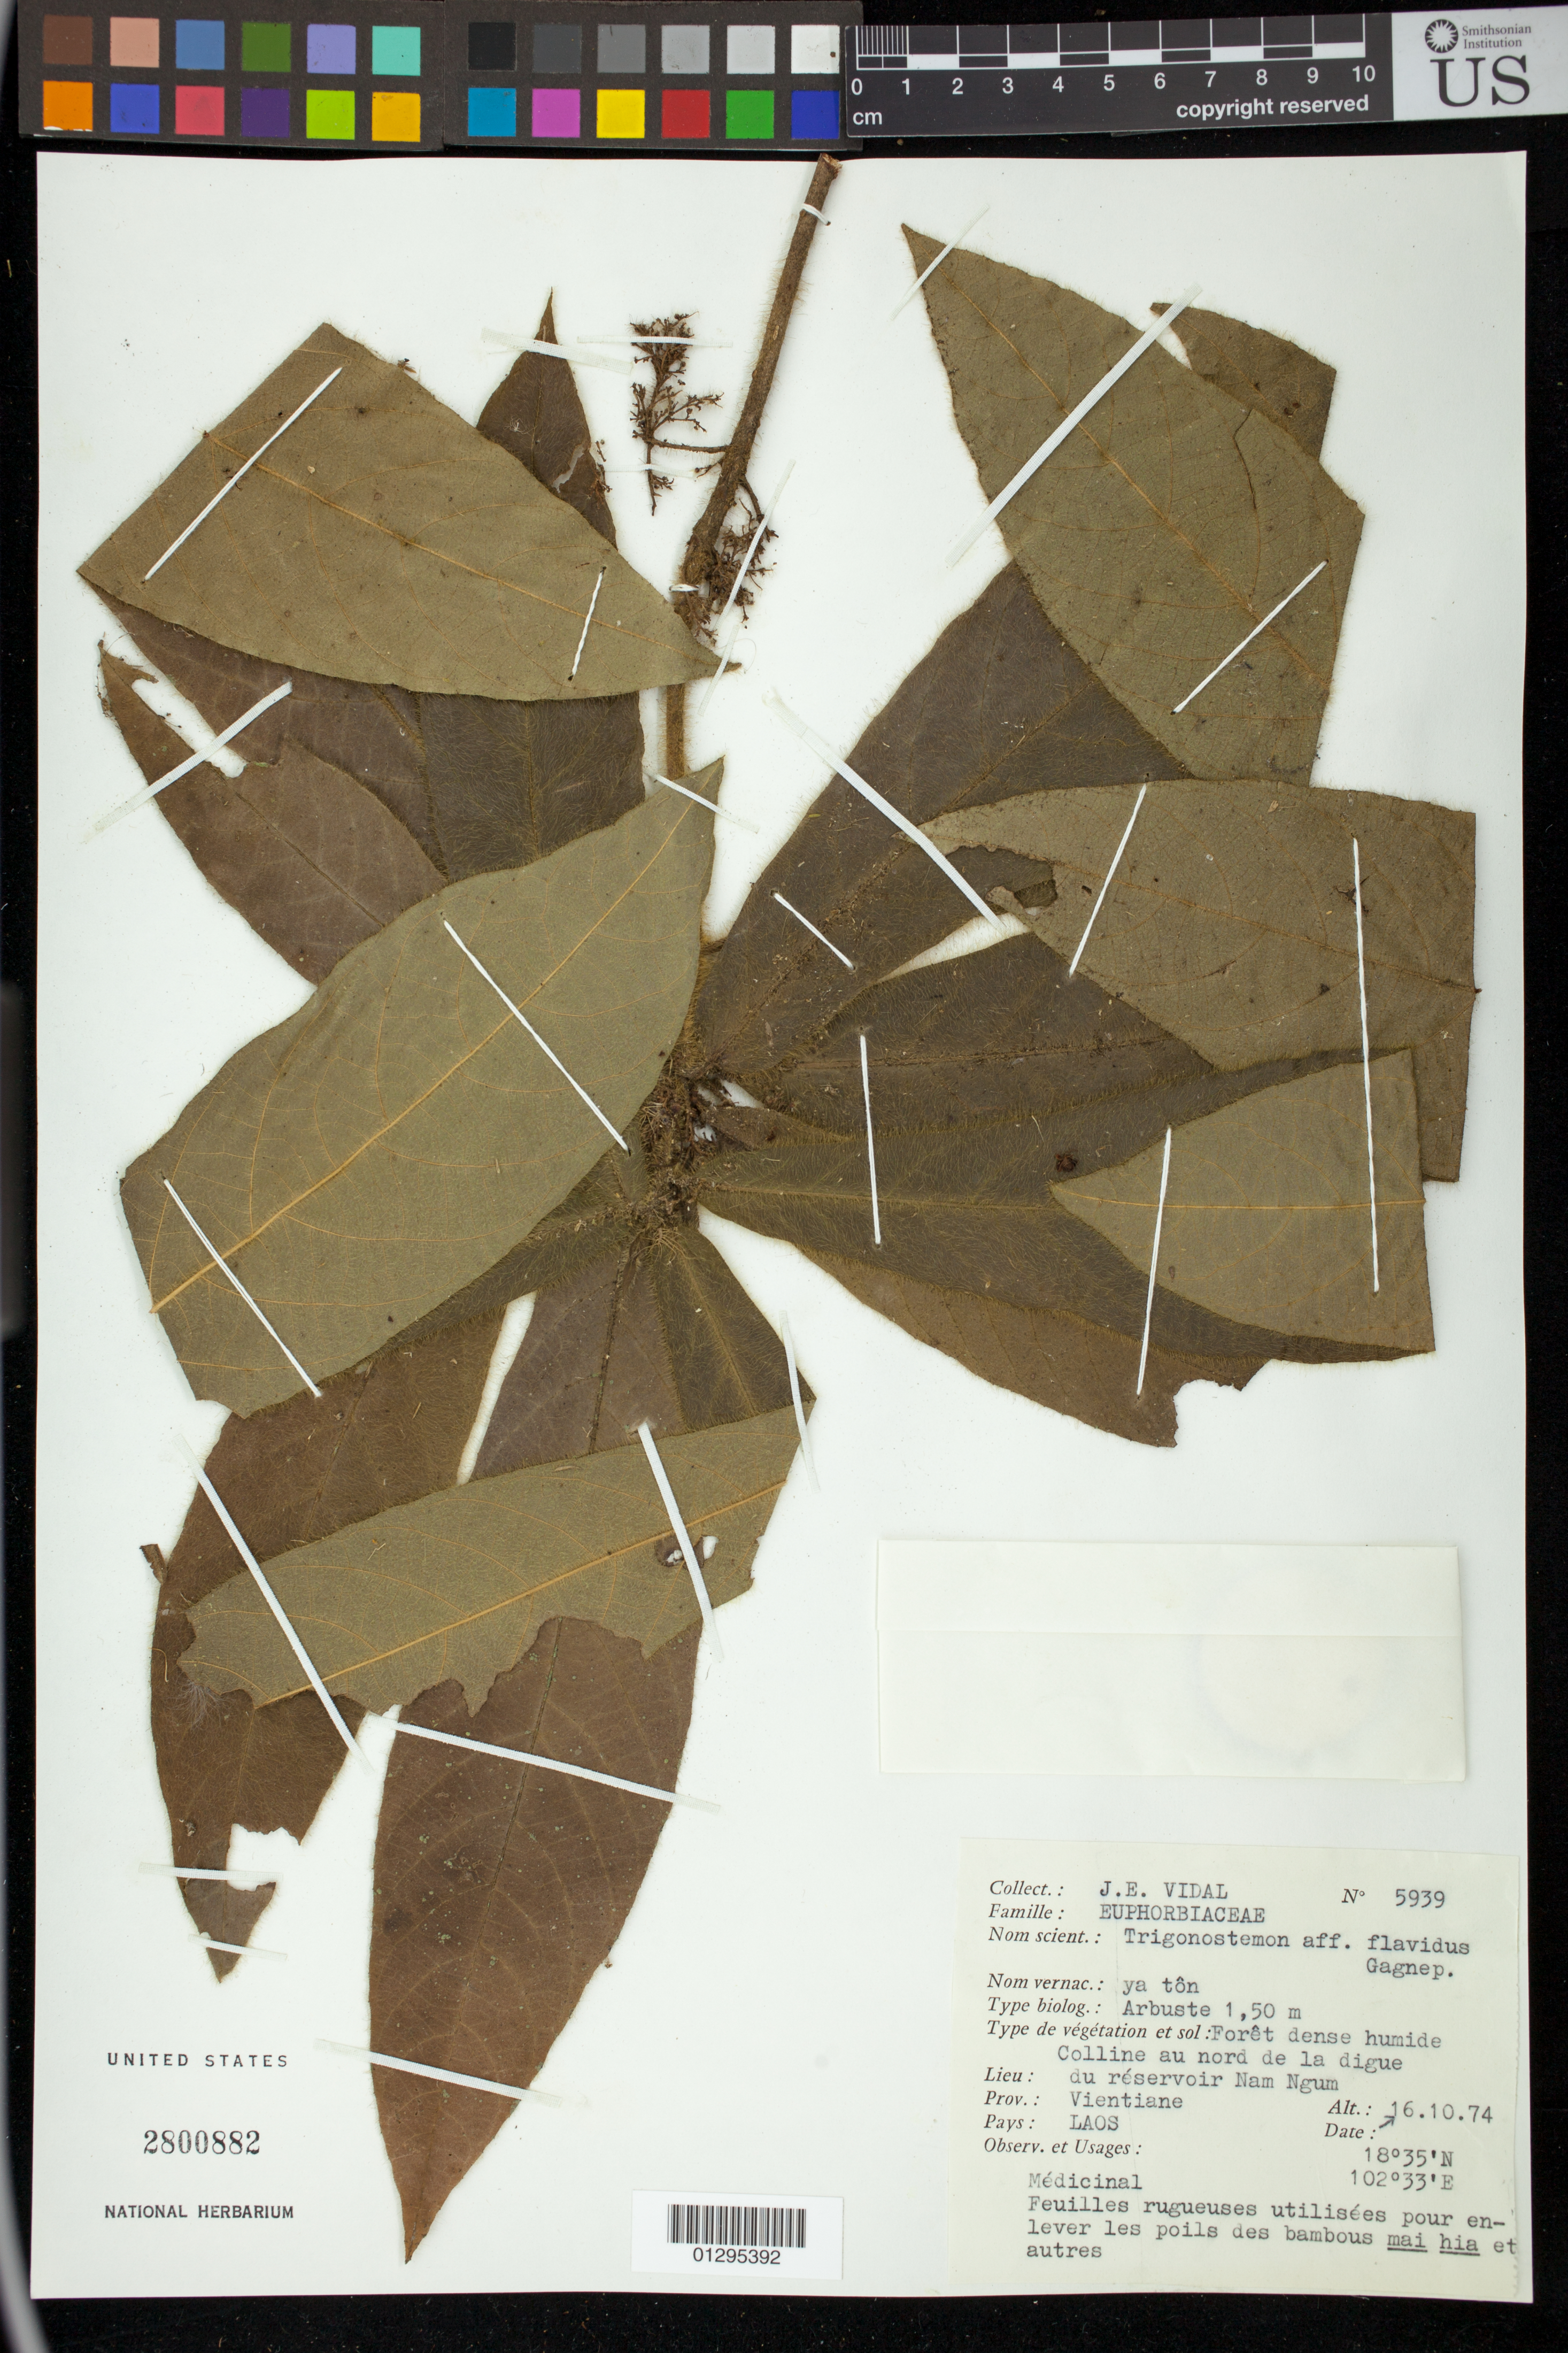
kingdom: Plantae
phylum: Tracheophyta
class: Magnoliopsida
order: Malpighiales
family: Euphorbiaceae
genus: Trigonostemon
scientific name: Trigonostemon flavidus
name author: Gagnep.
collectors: J. E. Vidal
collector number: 5939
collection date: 1974-10-16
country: Laos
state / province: Viangchan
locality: Colline au nord de la digue du reservoir Nam Ngum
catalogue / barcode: US 2800882